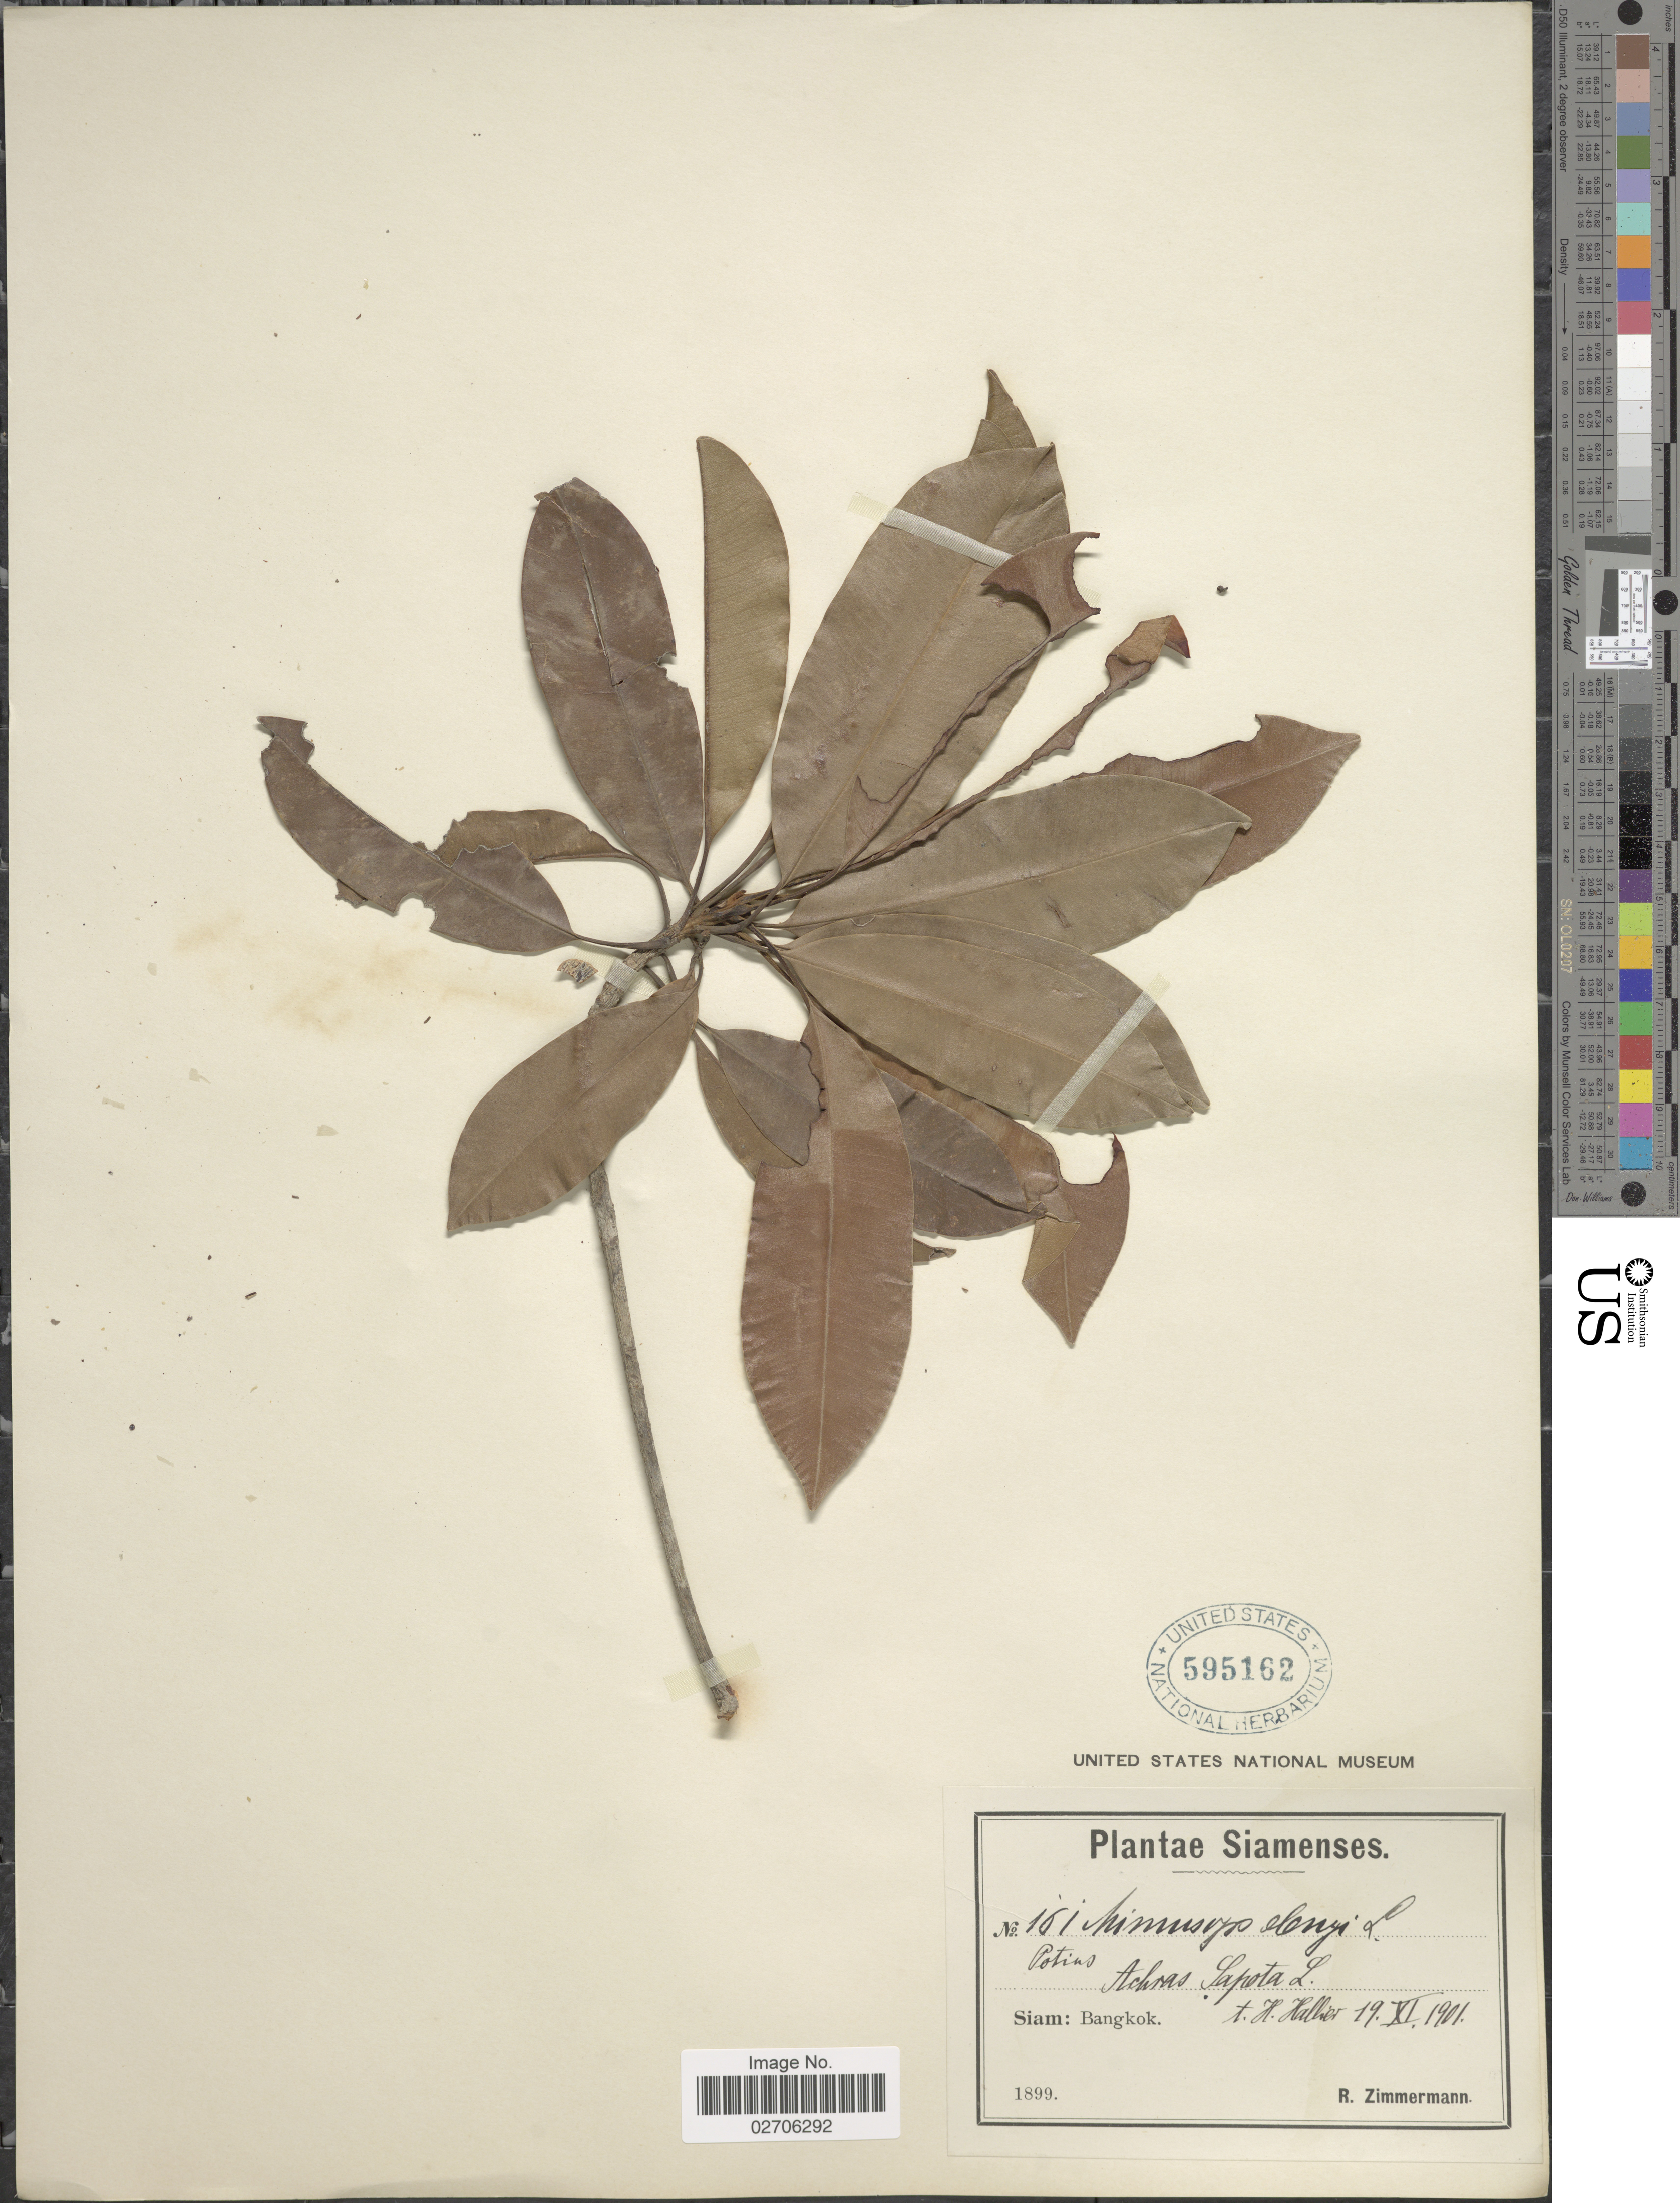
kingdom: Plantae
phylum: Tracheophyta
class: Magnoliopsida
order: Ericales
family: Sapotaceae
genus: Mimusops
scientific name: Mimusops djave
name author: Engl.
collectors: R. Zimmermann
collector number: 161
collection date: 1899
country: Thailand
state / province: Bangkok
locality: Siam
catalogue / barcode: US 595162